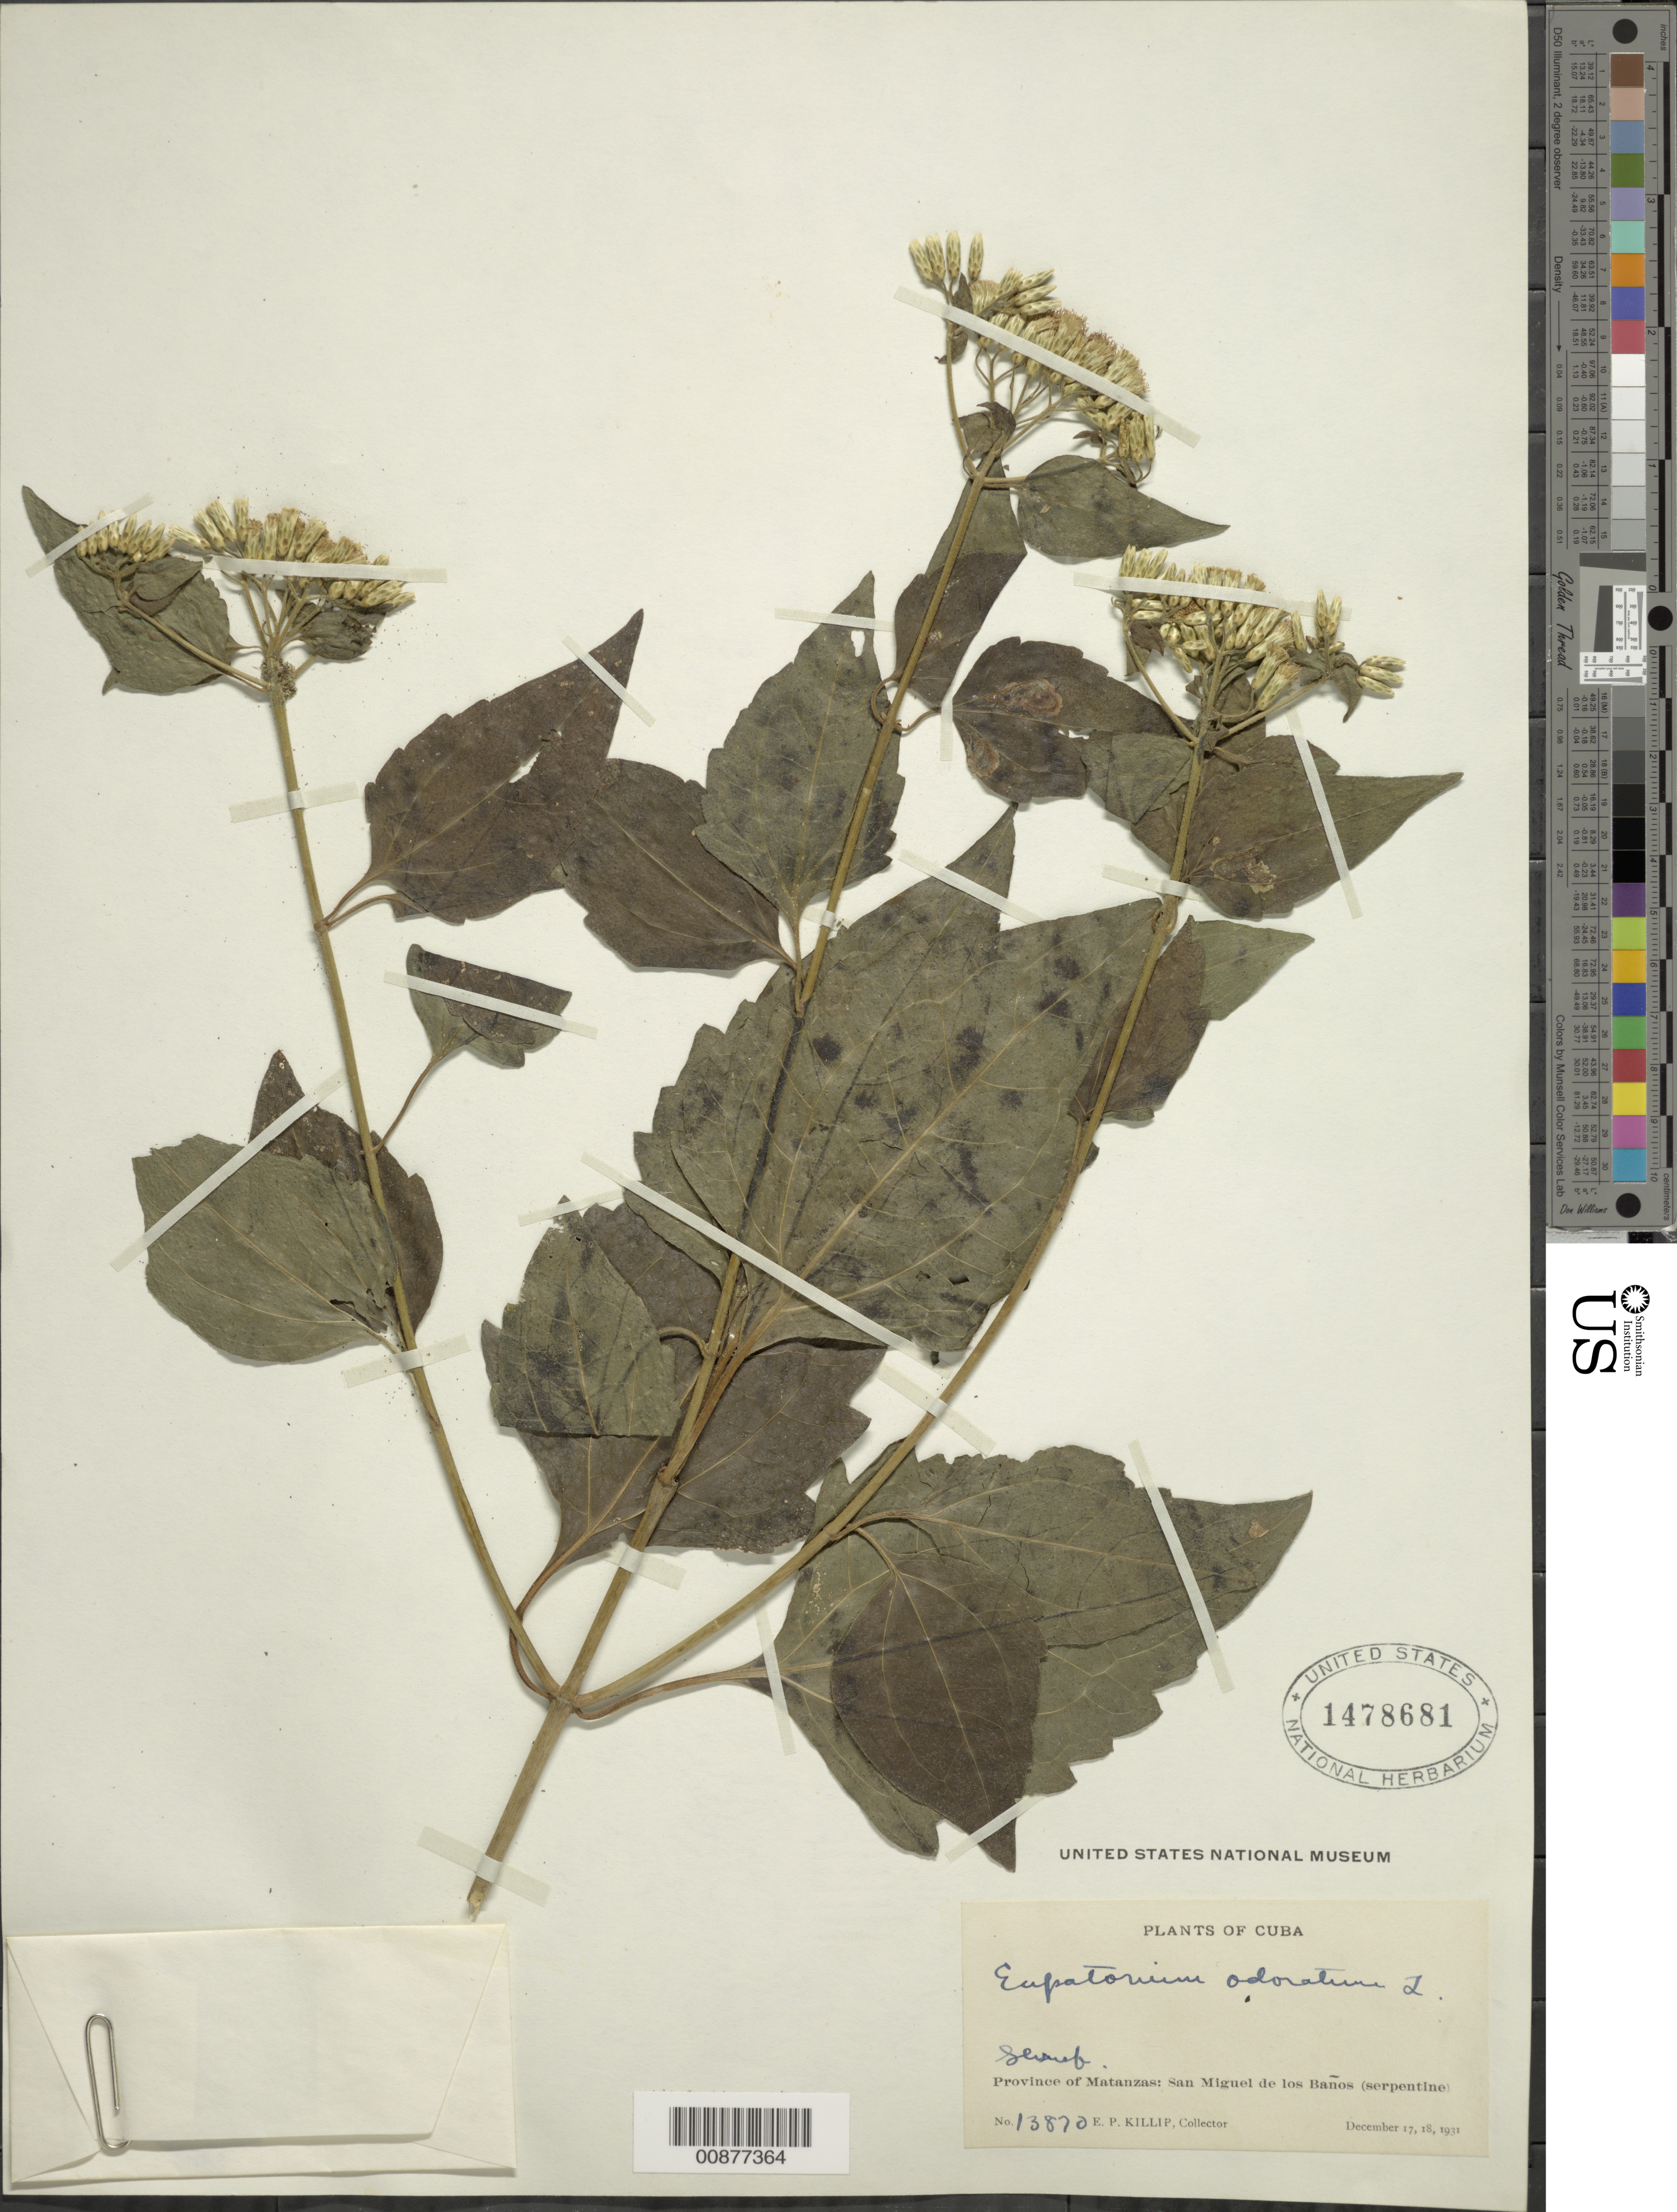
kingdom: Plantae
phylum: Tracheophyta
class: Magnoliopsida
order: Asterales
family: Asteraceae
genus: Chromolaena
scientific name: Chromolaena odorata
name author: (L.) R.M. King & H. Rob.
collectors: E. P. Killip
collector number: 13870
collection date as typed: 17 Dec 1931 to 13 Dec 1931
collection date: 1931-12-13/1931-12-17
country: Cuba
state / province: Matanzas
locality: San Maguel de los Baños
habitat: On serpentine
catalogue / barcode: US 1478681